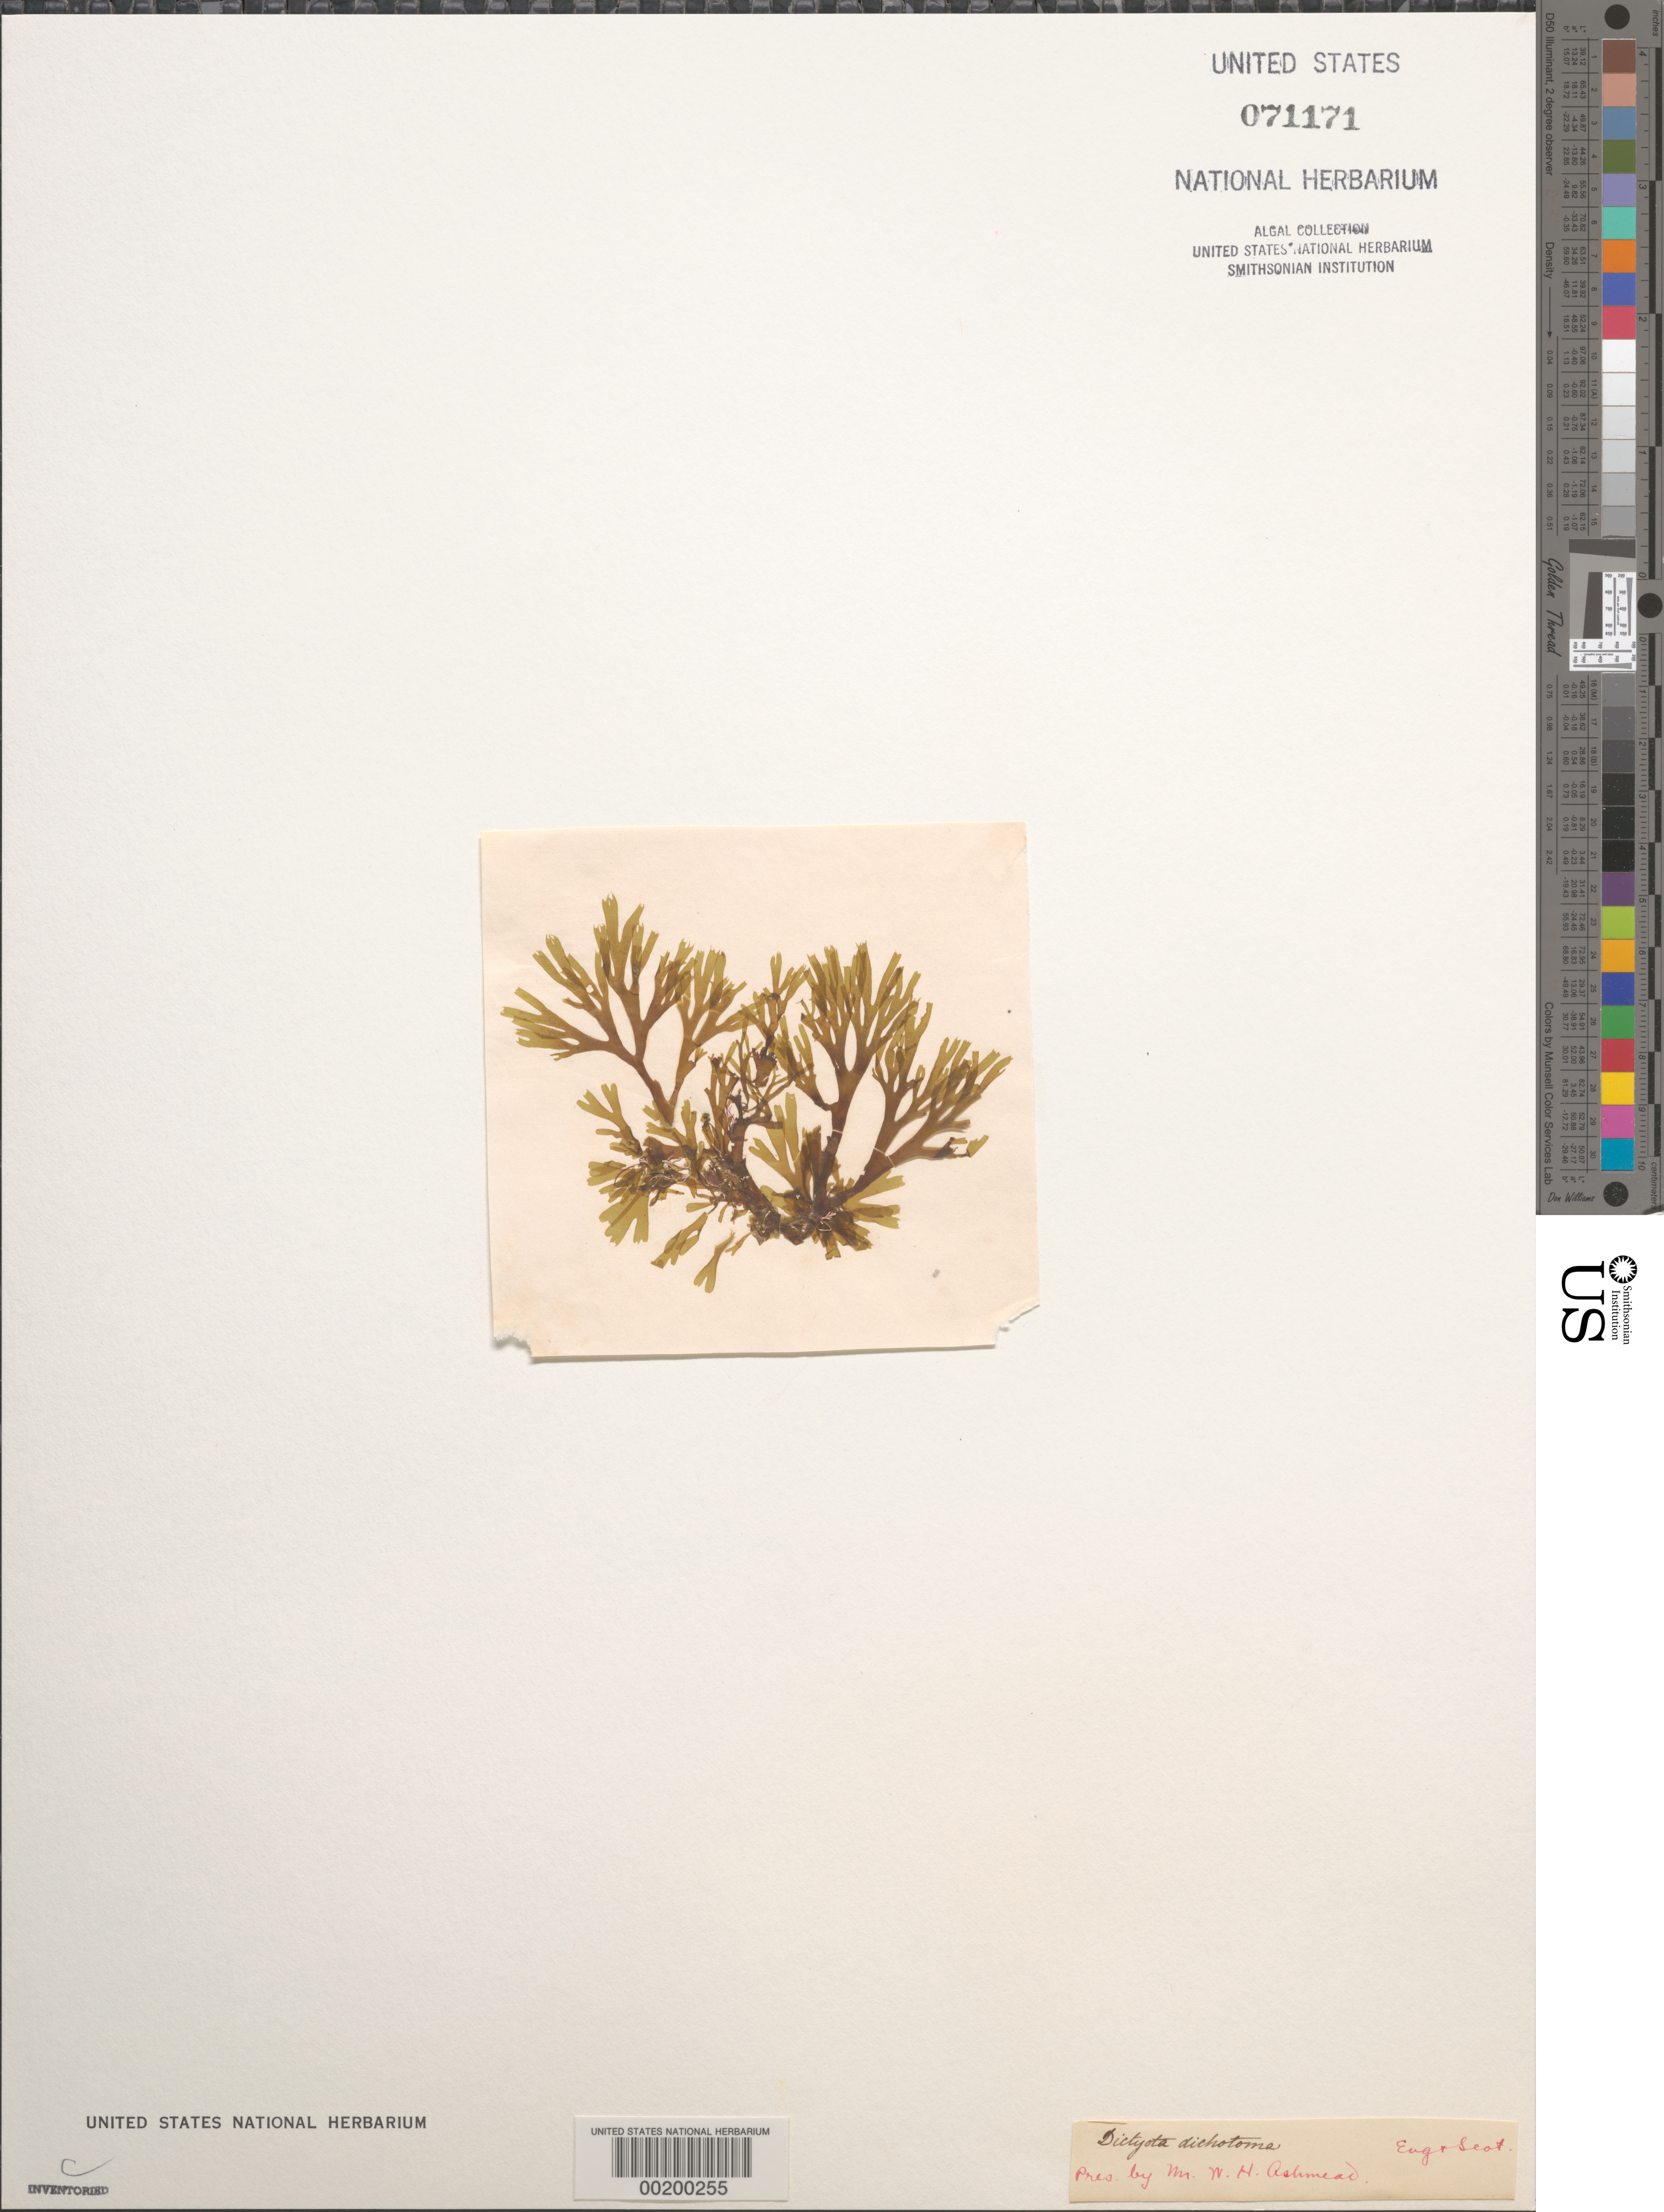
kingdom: Chromista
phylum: Ochrophyta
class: Phaeophyceae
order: Dictyotales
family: Dictyotaceae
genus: Dictyota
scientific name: Dictyota dichotoma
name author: (Huds.) J.V.Lamouroux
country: United Kingdom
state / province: England / Scotland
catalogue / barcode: US 71171